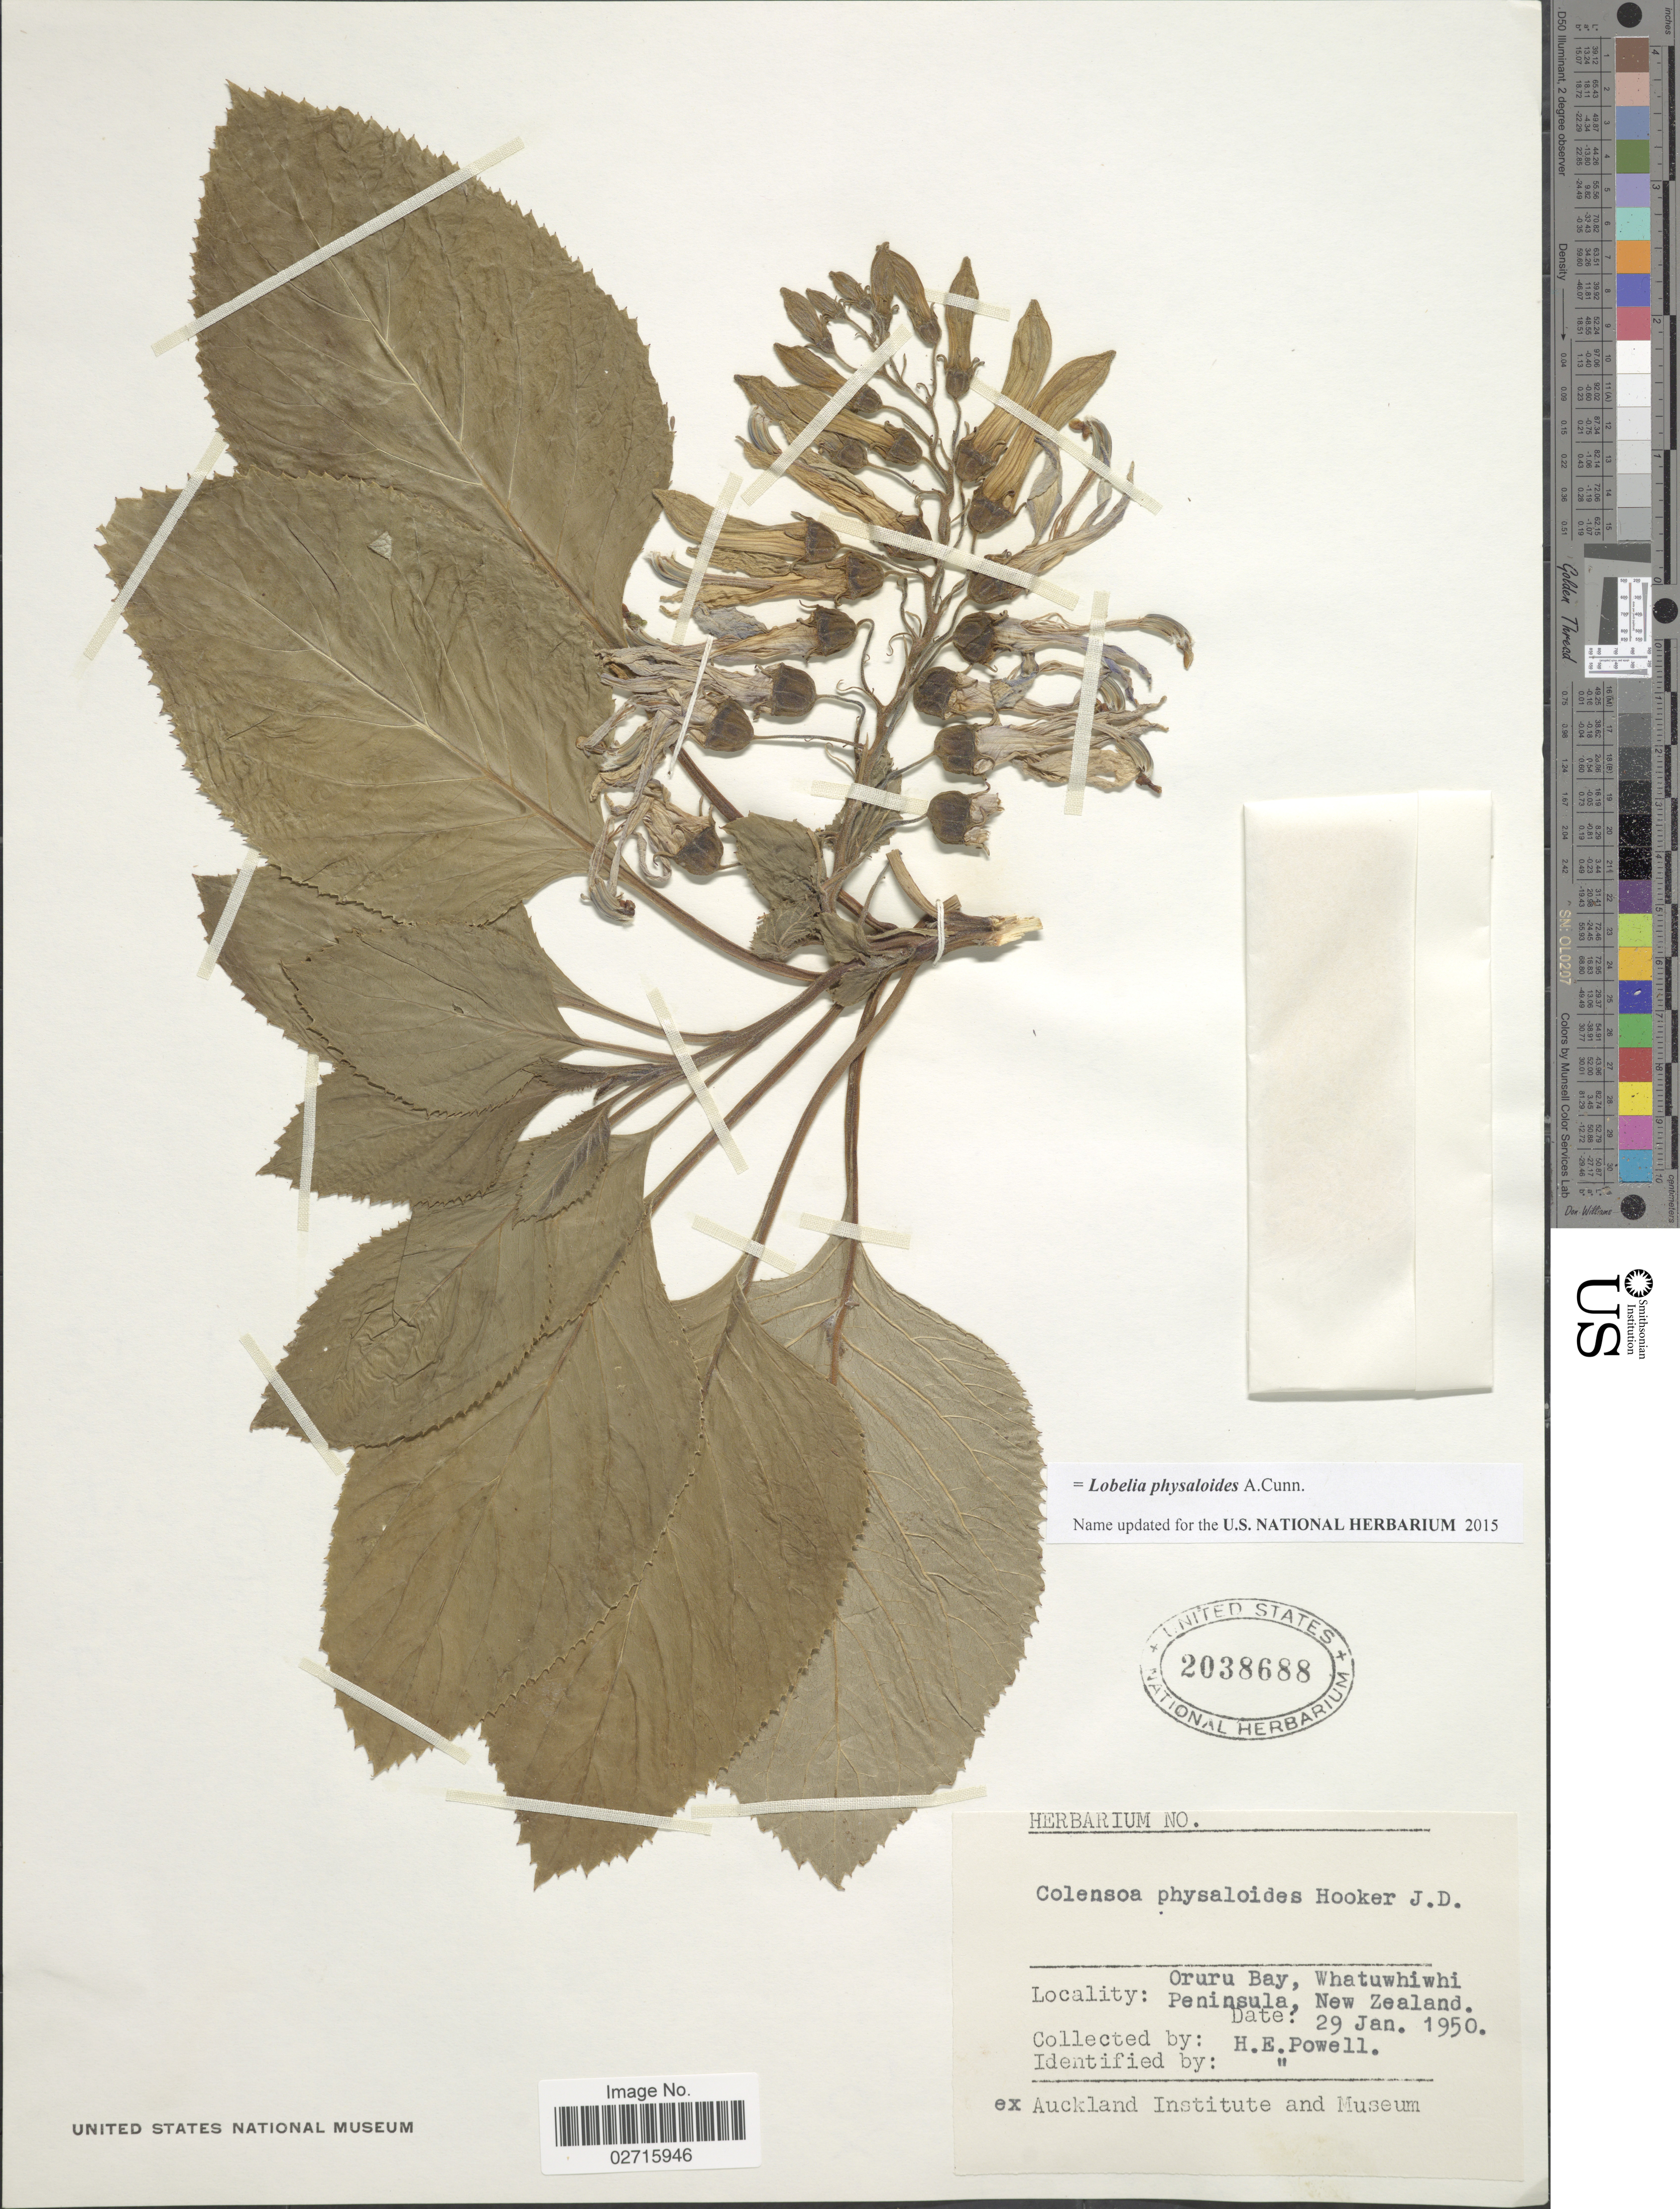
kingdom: Plantae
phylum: Tracheophyta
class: Magnoliopsida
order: Asterales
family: Campanulaceae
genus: Lobelia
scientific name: Lobelia physaloides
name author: A. Cunn.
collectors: H. Powell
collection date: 1950-01-29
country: New Zealand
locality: Oruru Bay, Whatuwhiwhi Peninsula.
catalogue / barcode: US 2038688